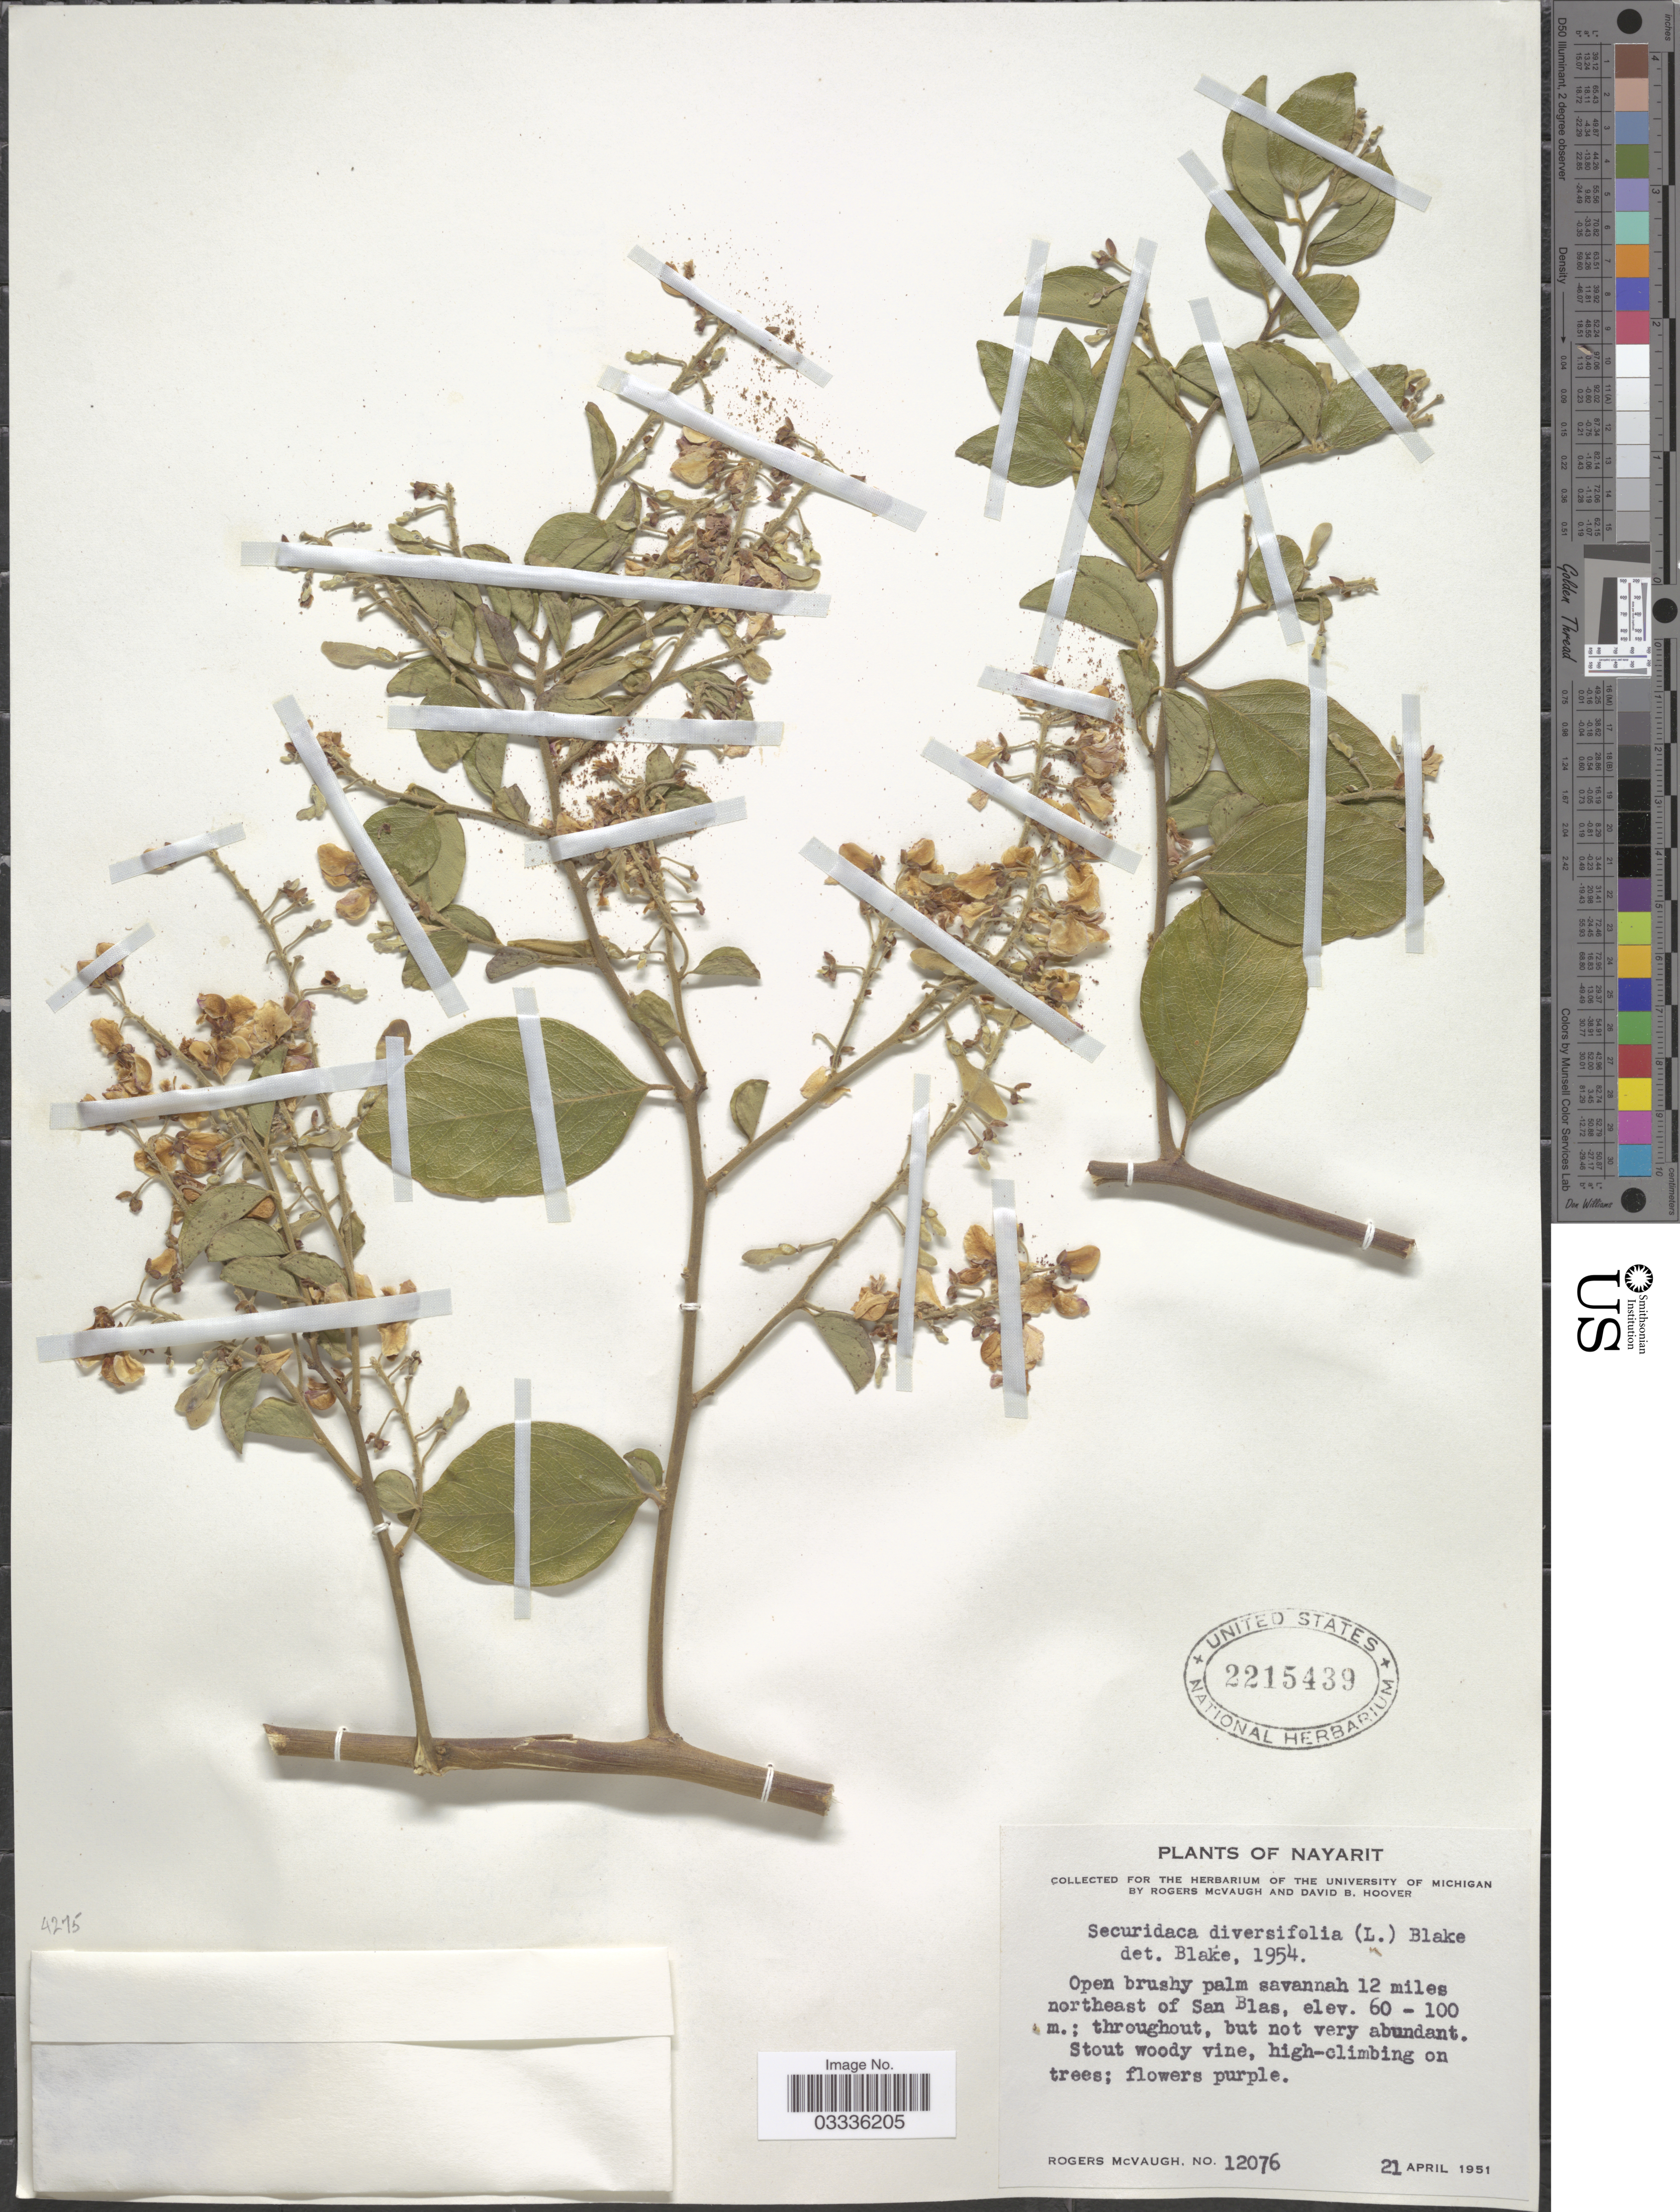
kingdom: Plantae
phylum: Tracheophyta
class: Magnoliopsida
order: Fabales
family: Polygalaceae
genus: Securidaca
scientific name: Securidaca diversifolia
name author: (L.) S.F. Blake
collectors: R. McVaugh & D. B. Hoover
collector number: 12076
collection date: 1951-04-21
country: Mexico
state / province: Nayarit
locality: Open brushy palm savannah 12 miles northeast of San Blas.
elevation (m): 60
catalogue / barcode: US 2215439